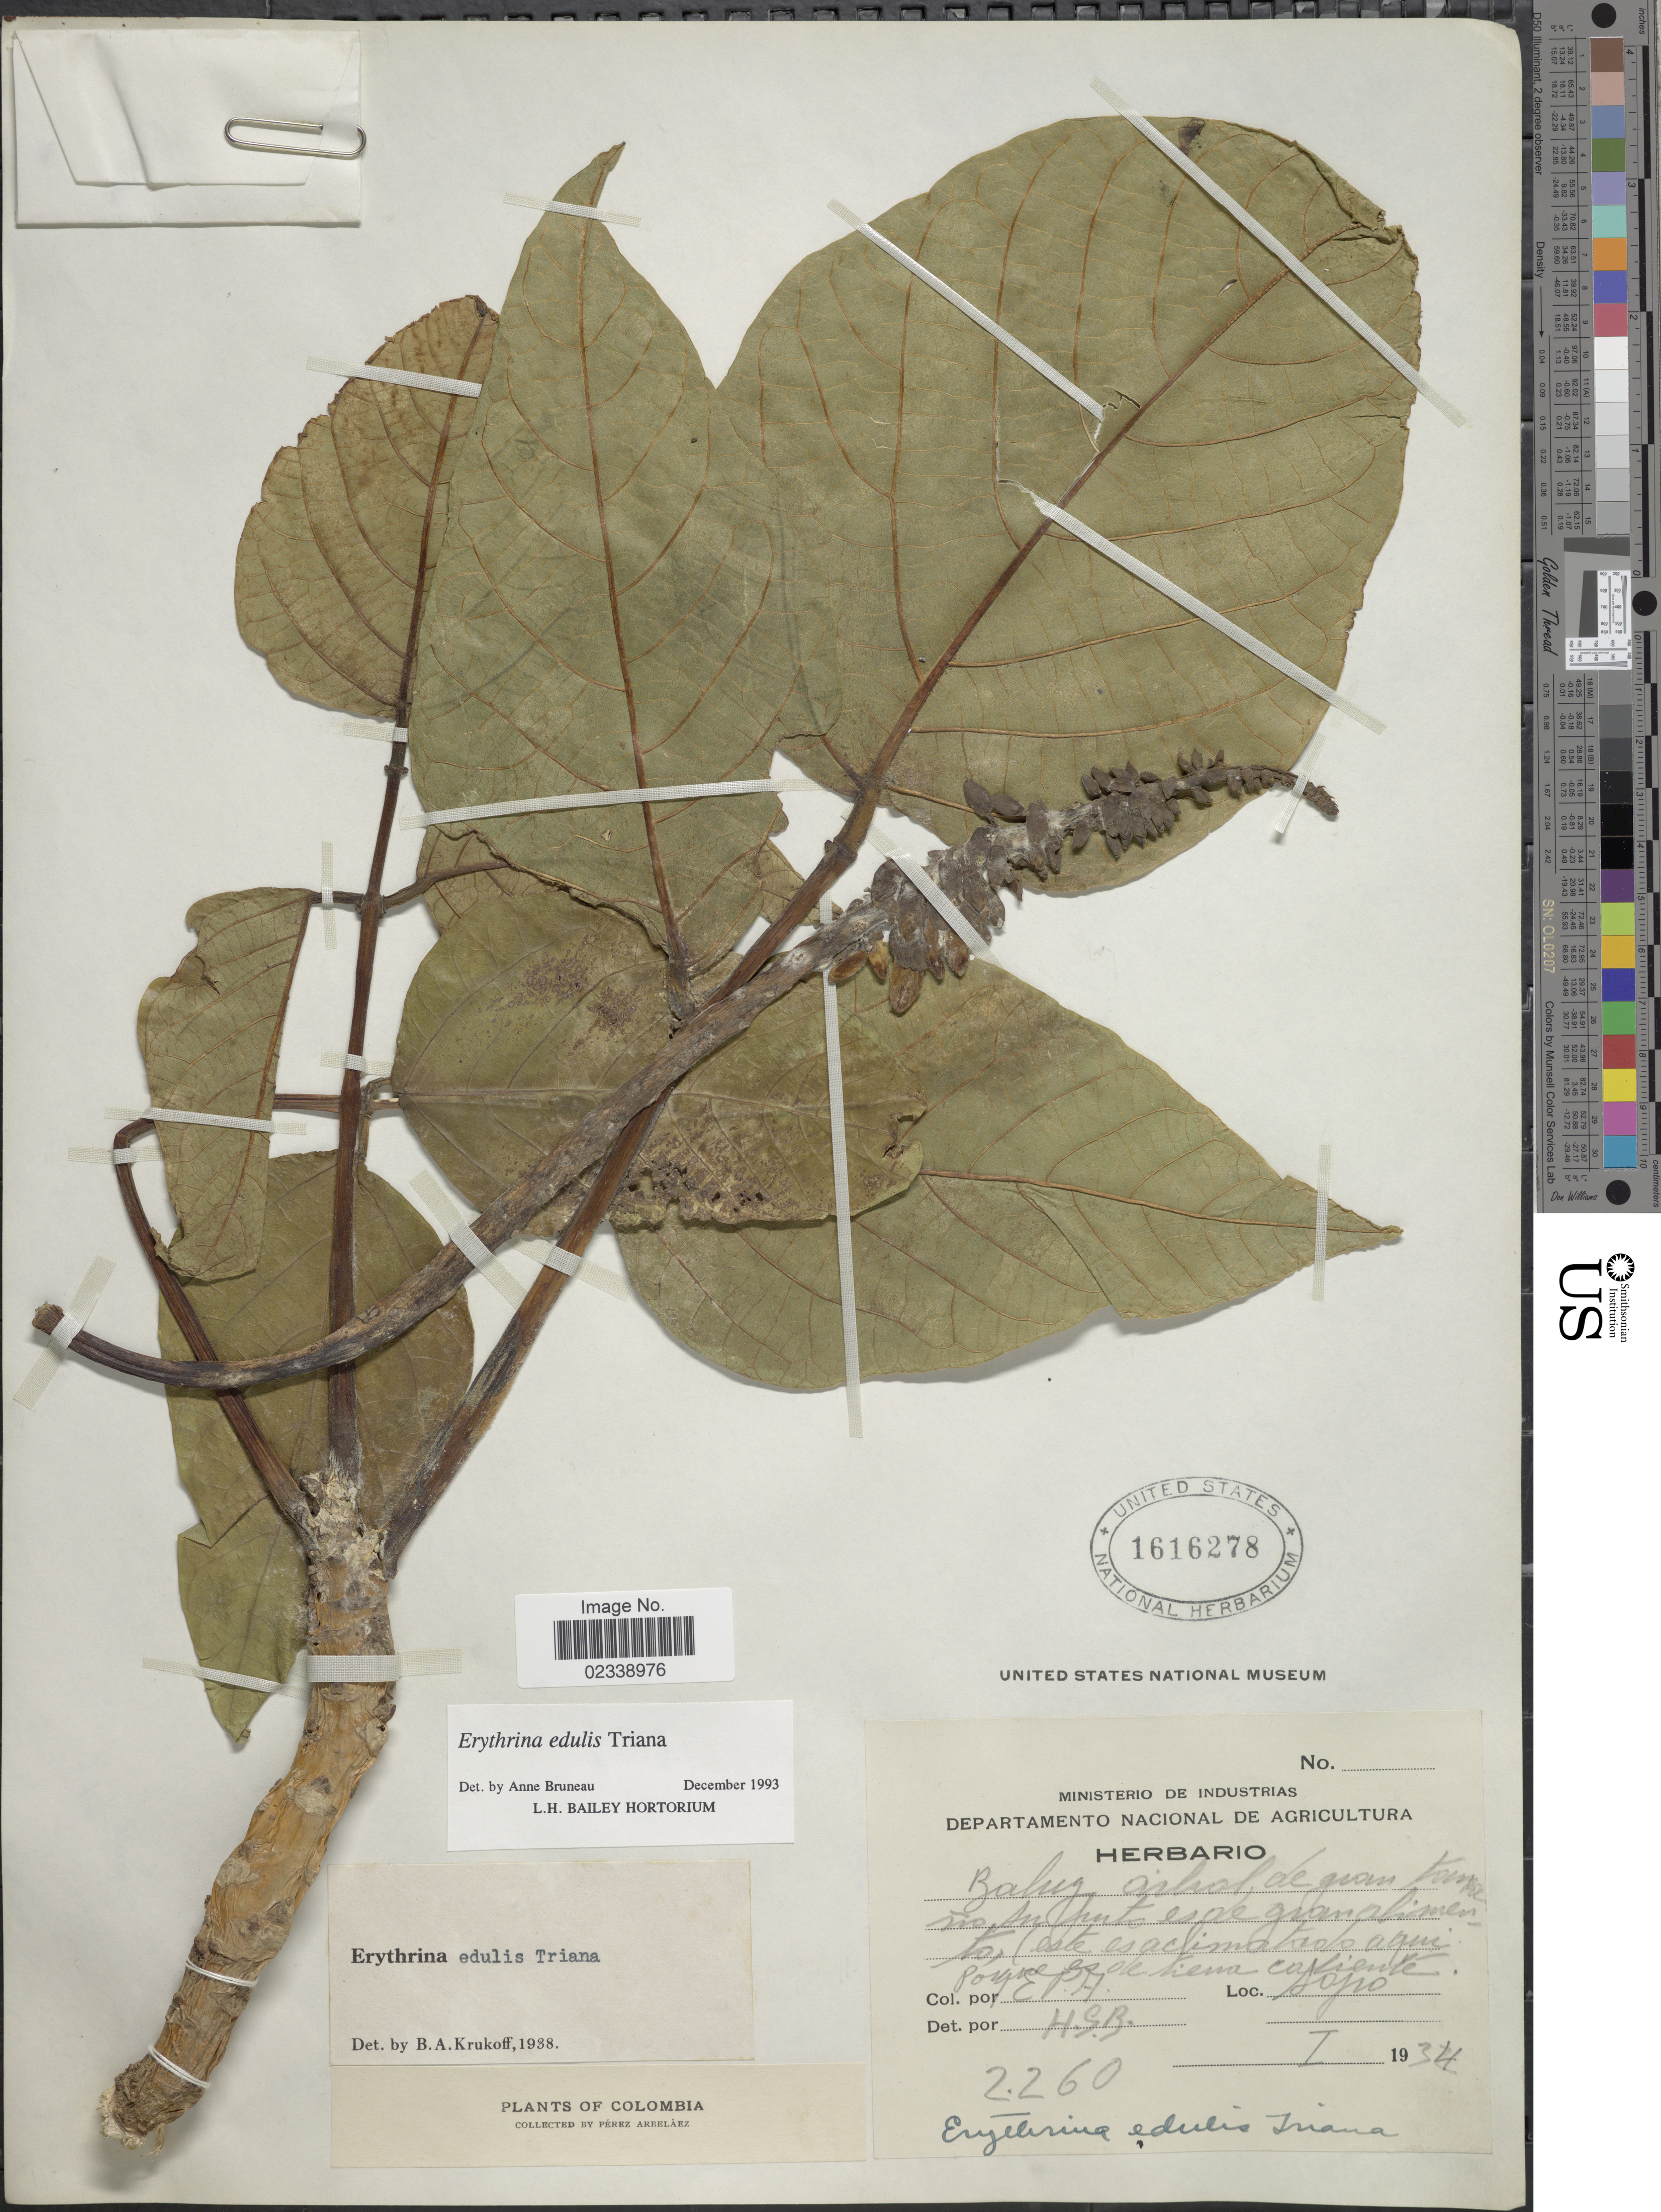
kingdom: Plantae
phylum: Tracheophyta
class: Magnoliopsida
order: Fabales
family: Fabaceae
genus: Erythrina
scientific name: Erythrina edulis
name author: Triana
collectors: E. Pérez Arbeláez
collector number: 2260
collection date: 1934-01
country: Colombia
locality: Balug arbol de gram tomasio, in punto es de gran alimento, este es aclimatado aqui porque es de tierra caliente, Topo. [interpreted]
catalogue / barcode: US 1616278